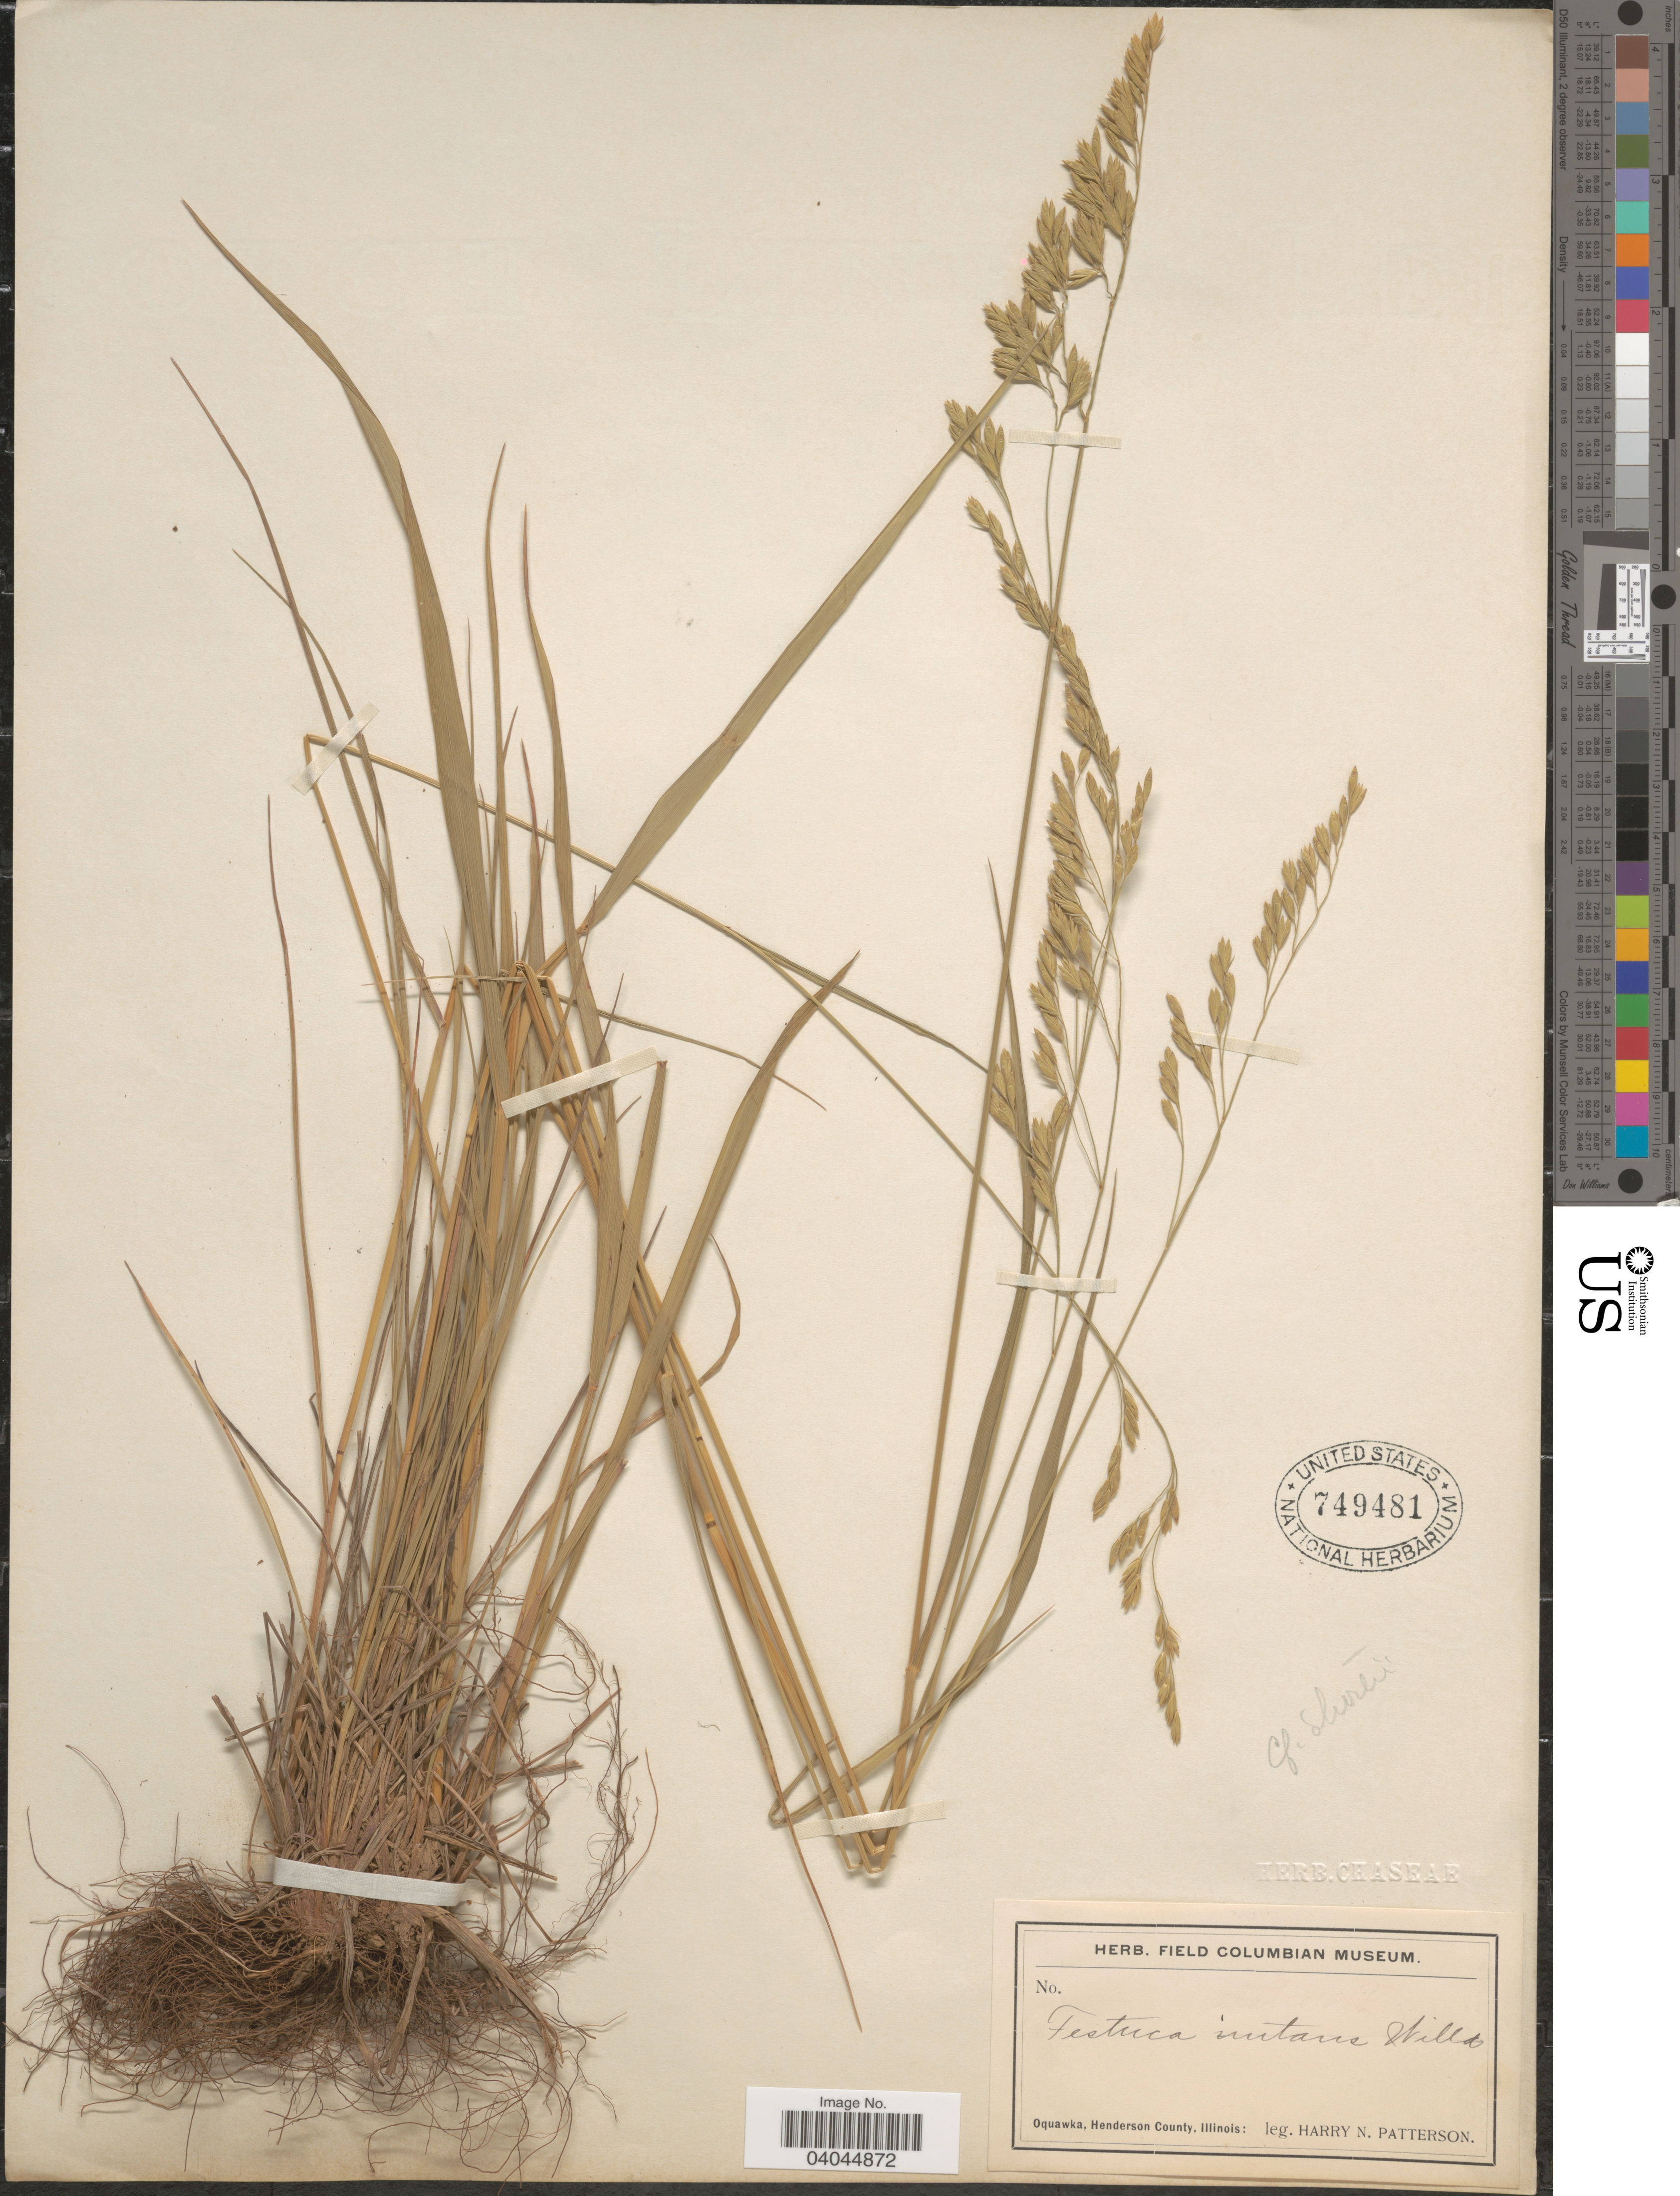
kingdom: Plantae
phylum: Tracheophyta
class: Liliopsida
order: Poales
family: Poaceae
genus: Festuca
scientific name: Festuca paradoxa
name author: Desv.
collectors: H. N. Patterson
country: United States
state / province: Illinois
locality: Oquawka, Henderson County.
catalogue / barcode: US 749481